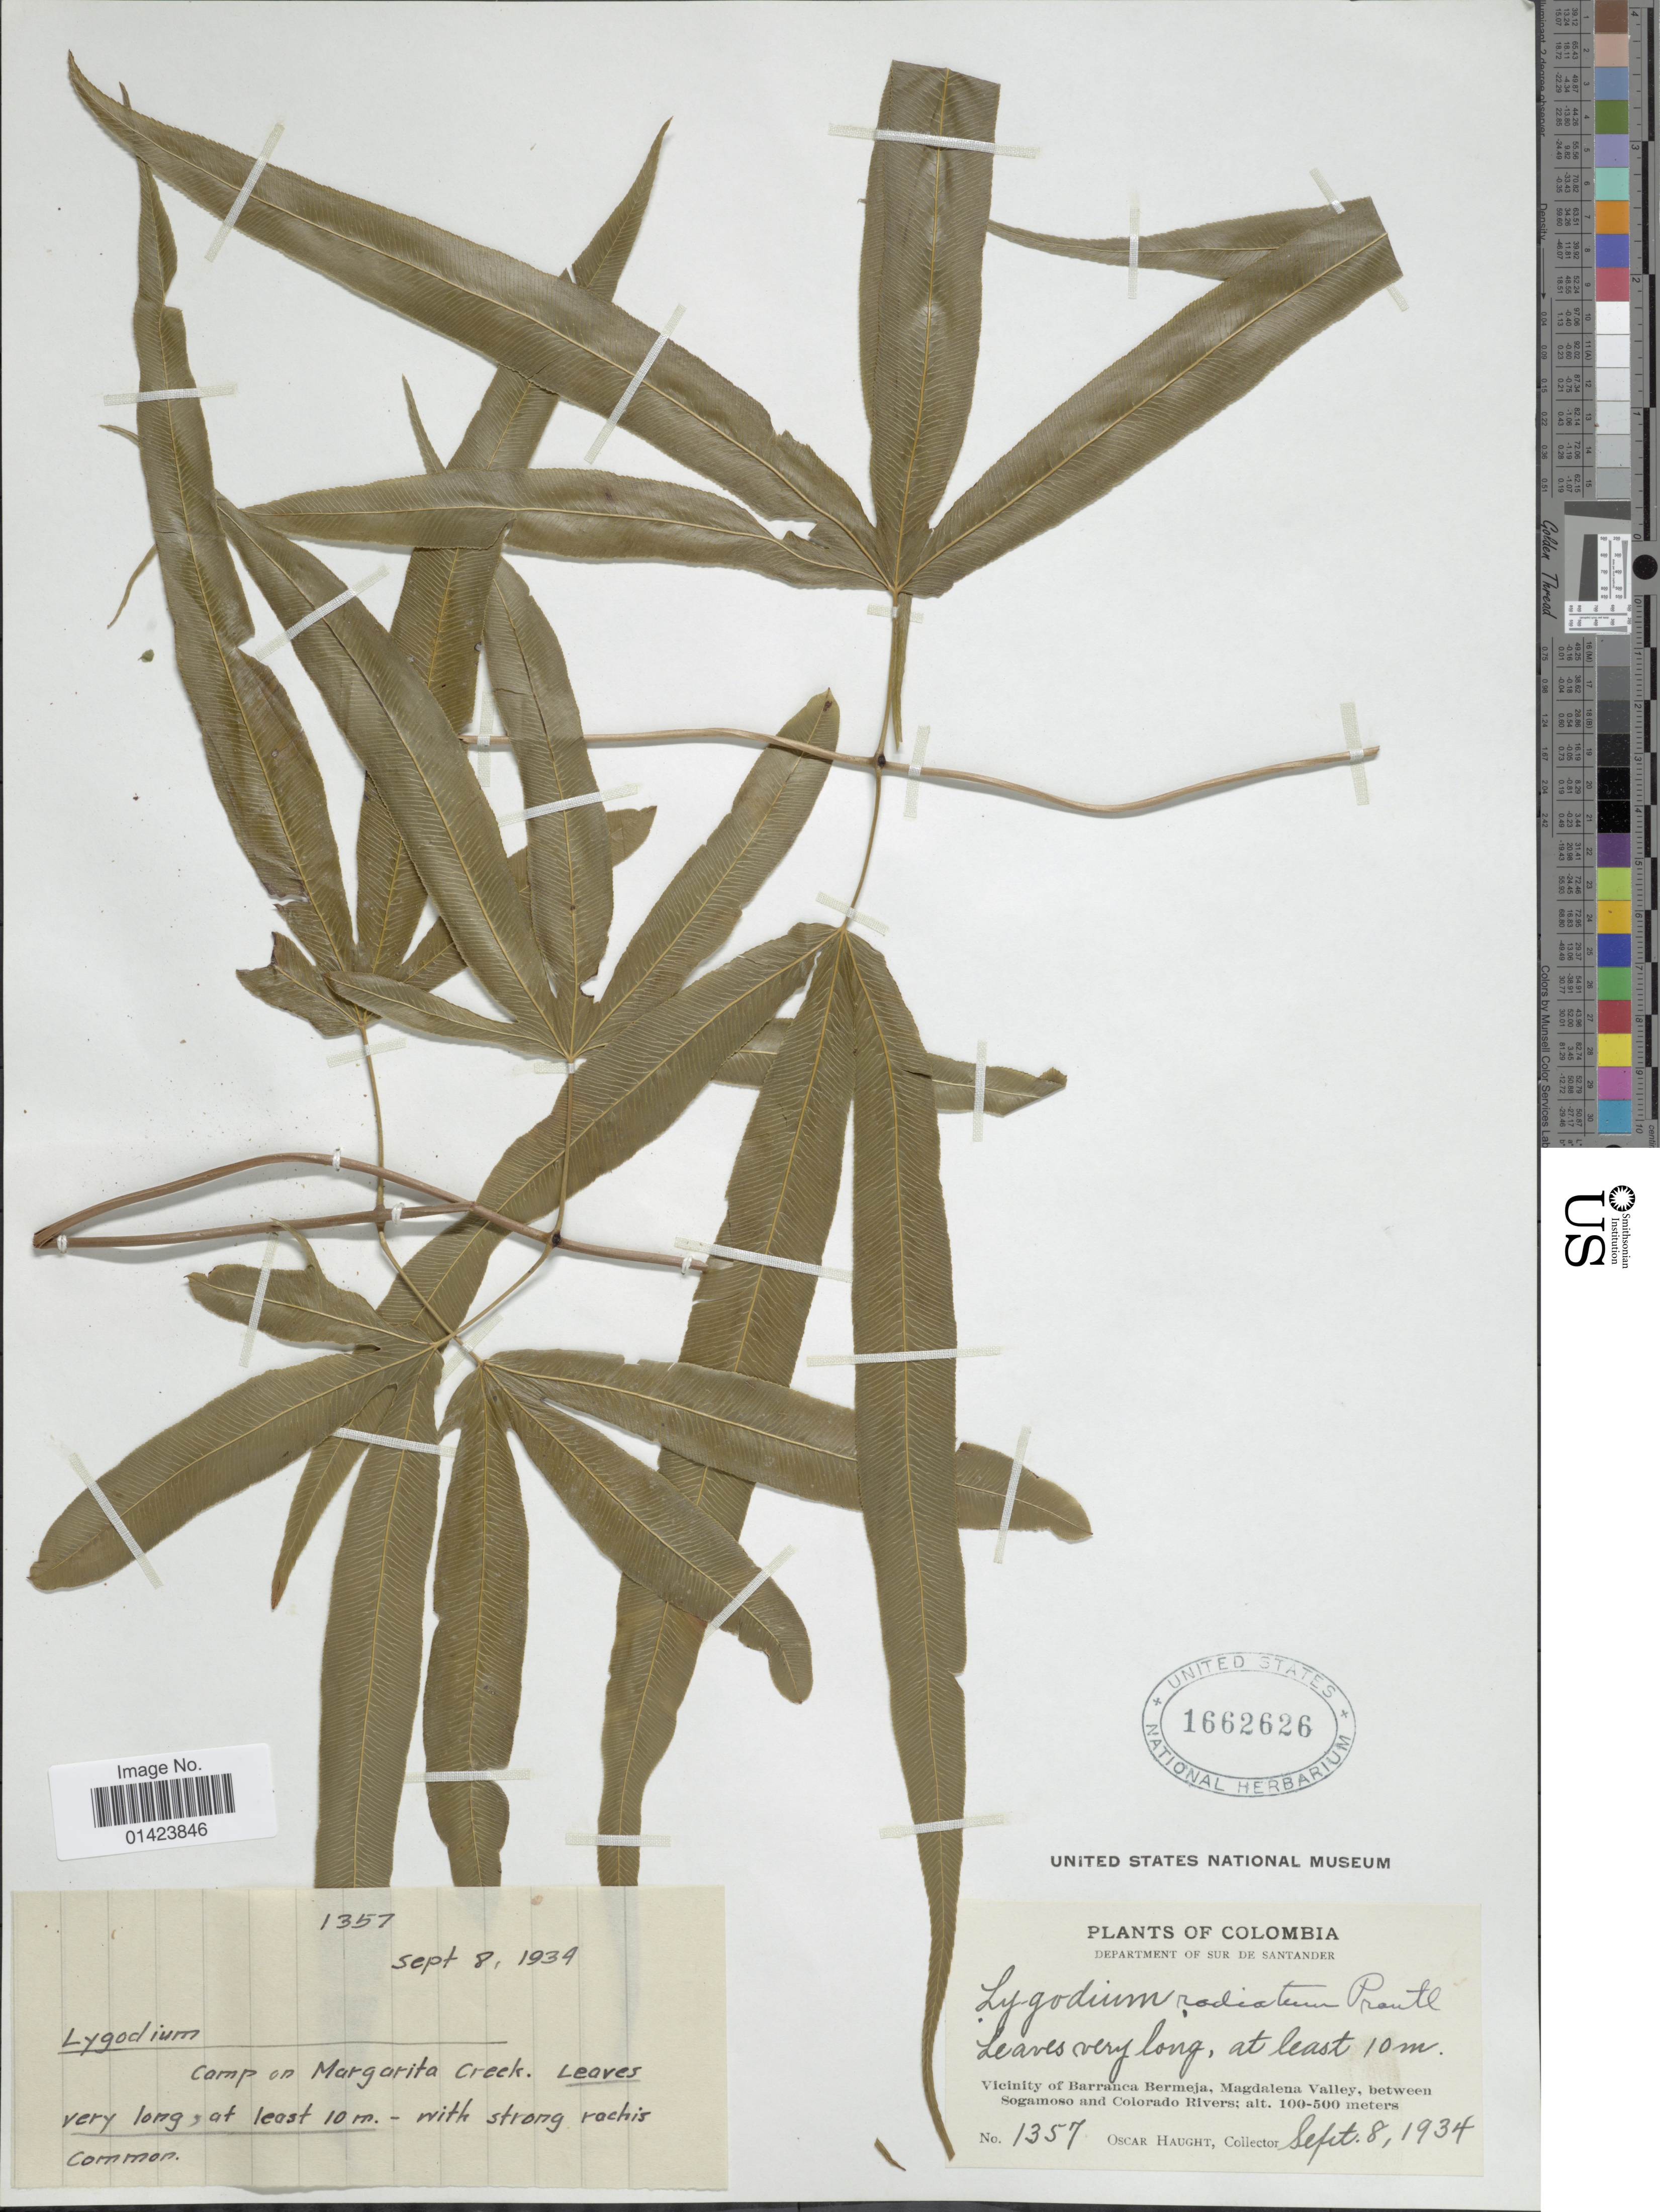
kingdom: Plantae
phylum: Tracheophyta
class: Polypodiopsida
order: Schizaeales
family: Lygodiaceae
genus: Lygodium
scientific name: Lygodium radiatum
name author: Prantl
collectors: O. L. Haught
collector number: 1357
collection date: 1934-09-08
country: Colombia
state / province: Santander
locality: Department of Sur de Santander, Vicinity of Barranca Bermeja, Magdalena Valley, between Sogamoso and Colorado Rivers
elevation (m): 100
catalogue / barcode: US 1662626